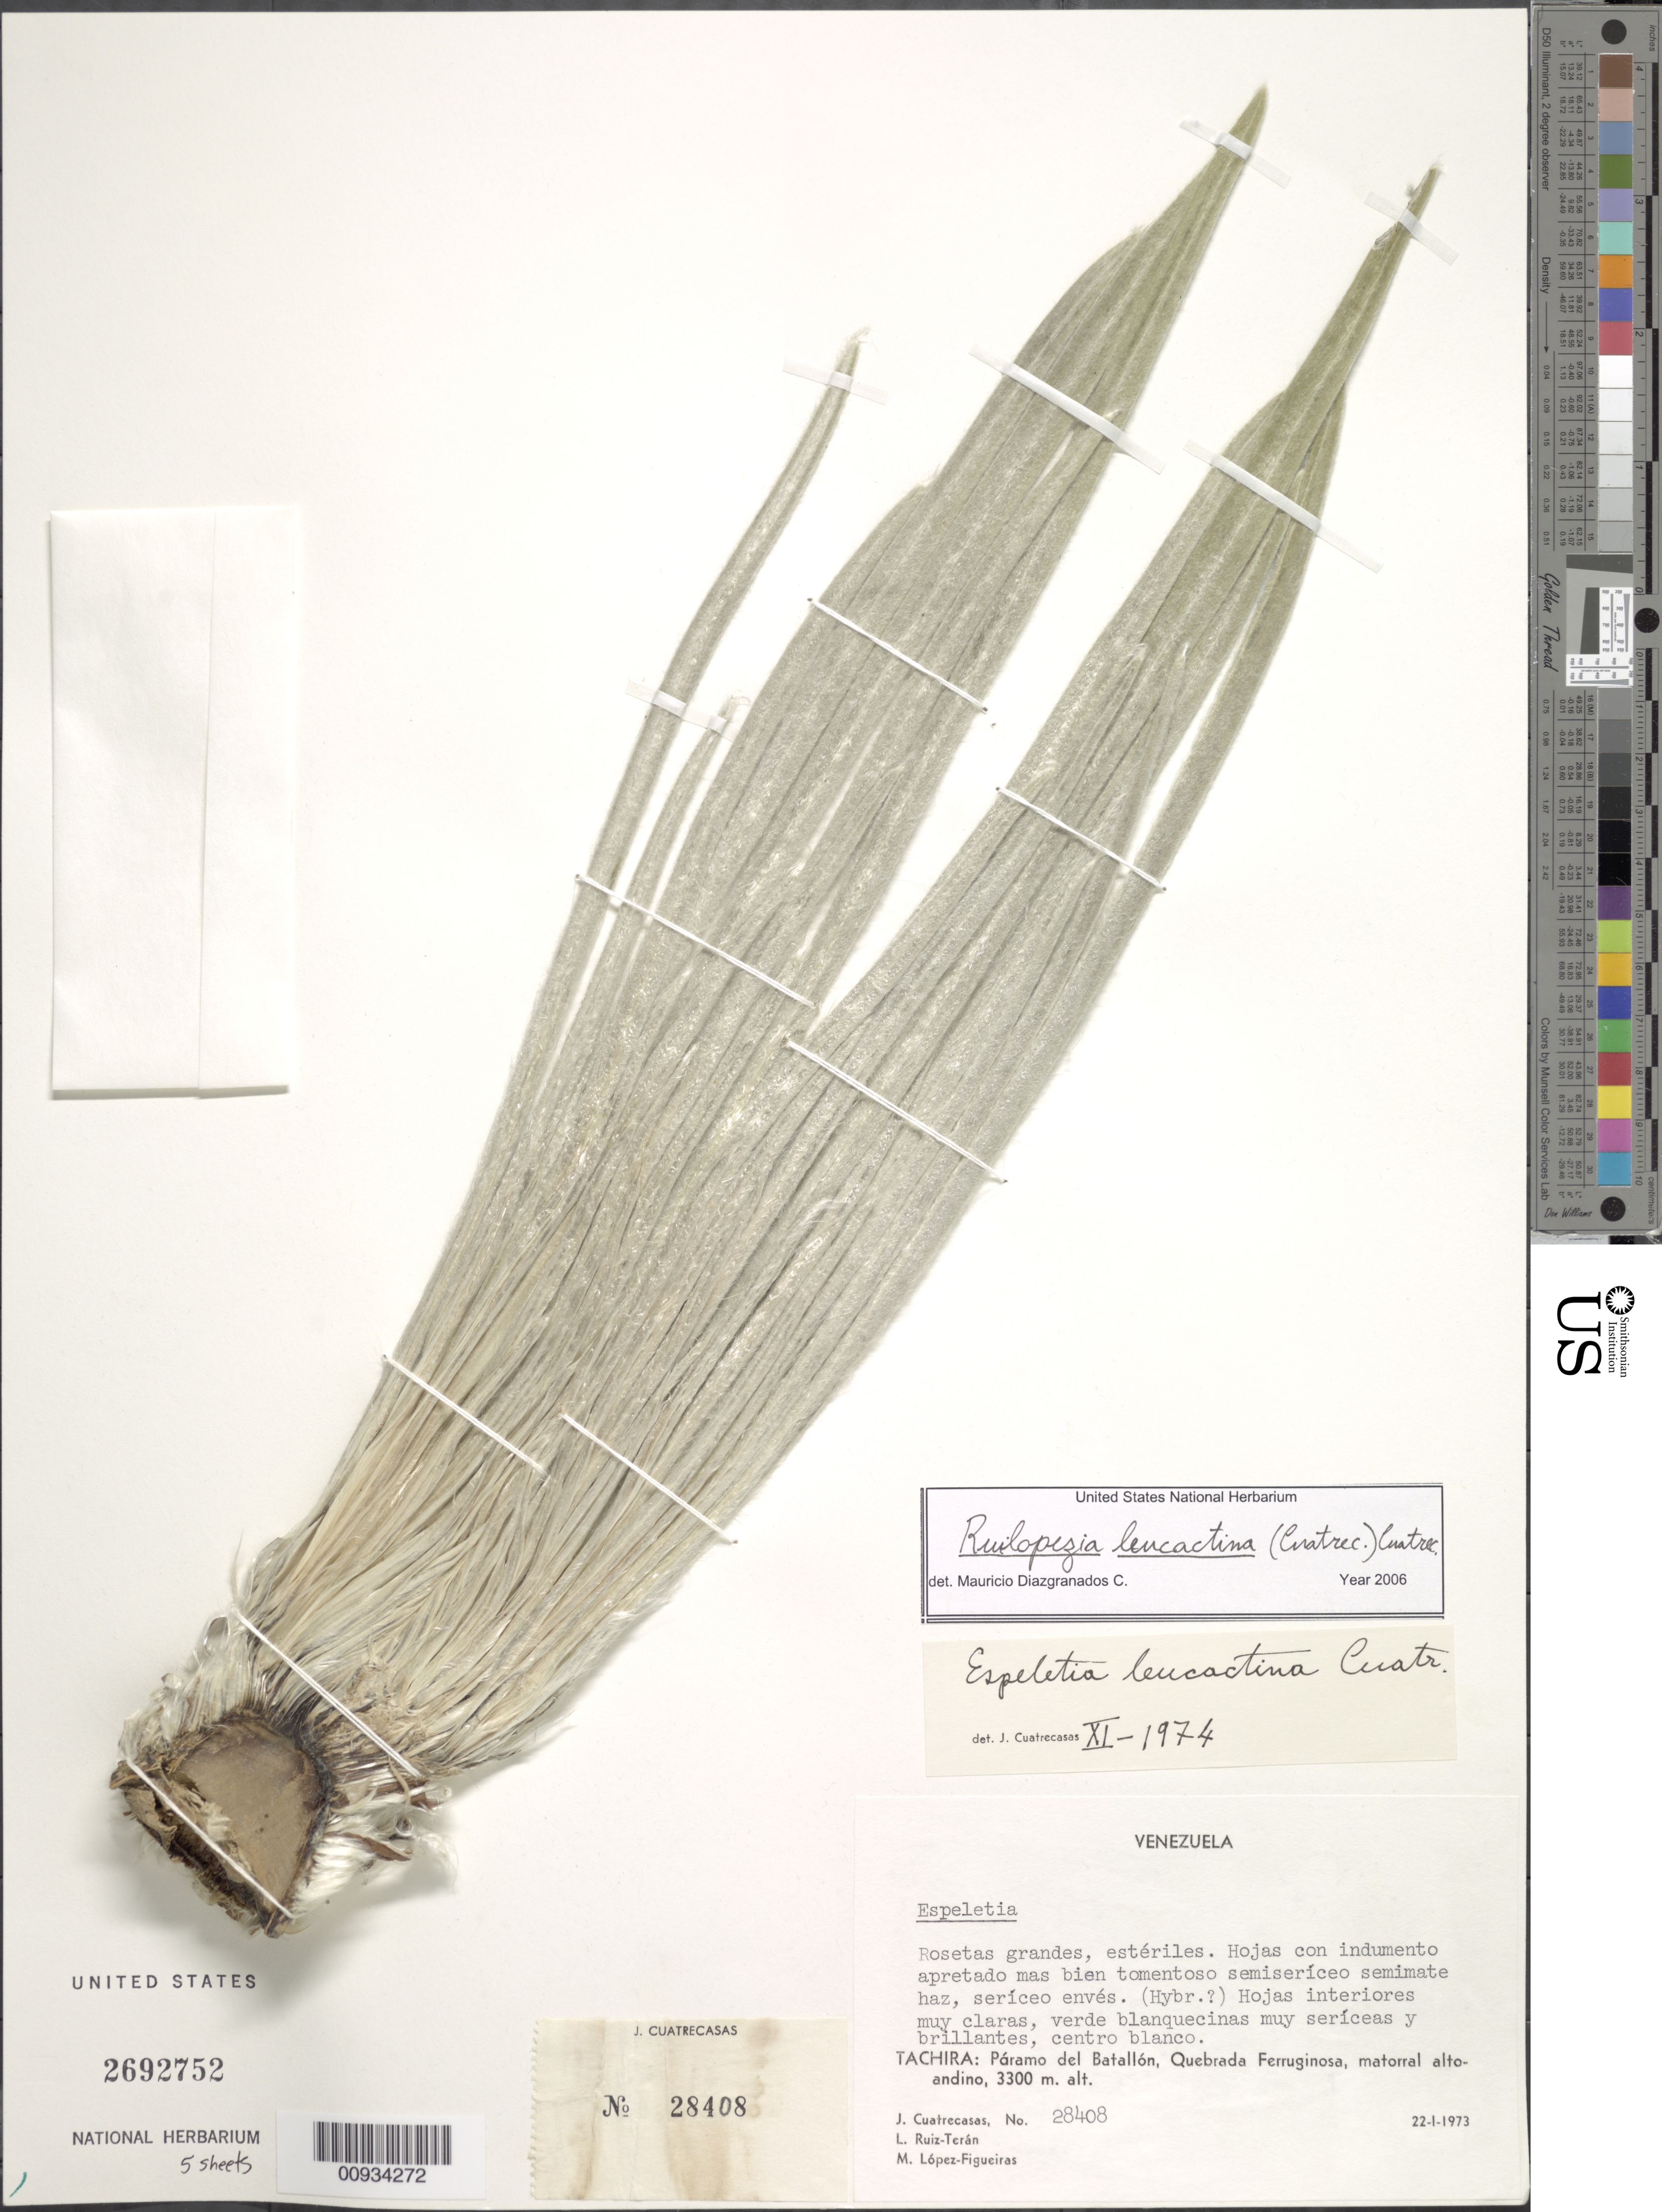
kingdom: Plantae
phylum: Tracheophyta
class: Magnoliopsida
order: Asterales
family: Asteraceae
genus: Ruilopezia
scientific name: Ruilopezia leucactina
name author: (Cuatrec.) Cuatrec.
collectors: J. Cuatrecasas, L. E. Ruíz-Terán & M. López Figueiras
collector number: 28408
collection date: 1973-01-22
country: Venezuela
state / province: Tachira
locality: Paramo del Batallon, Quebrada Ferruginosa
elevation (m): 3300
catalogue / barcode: US 2692752